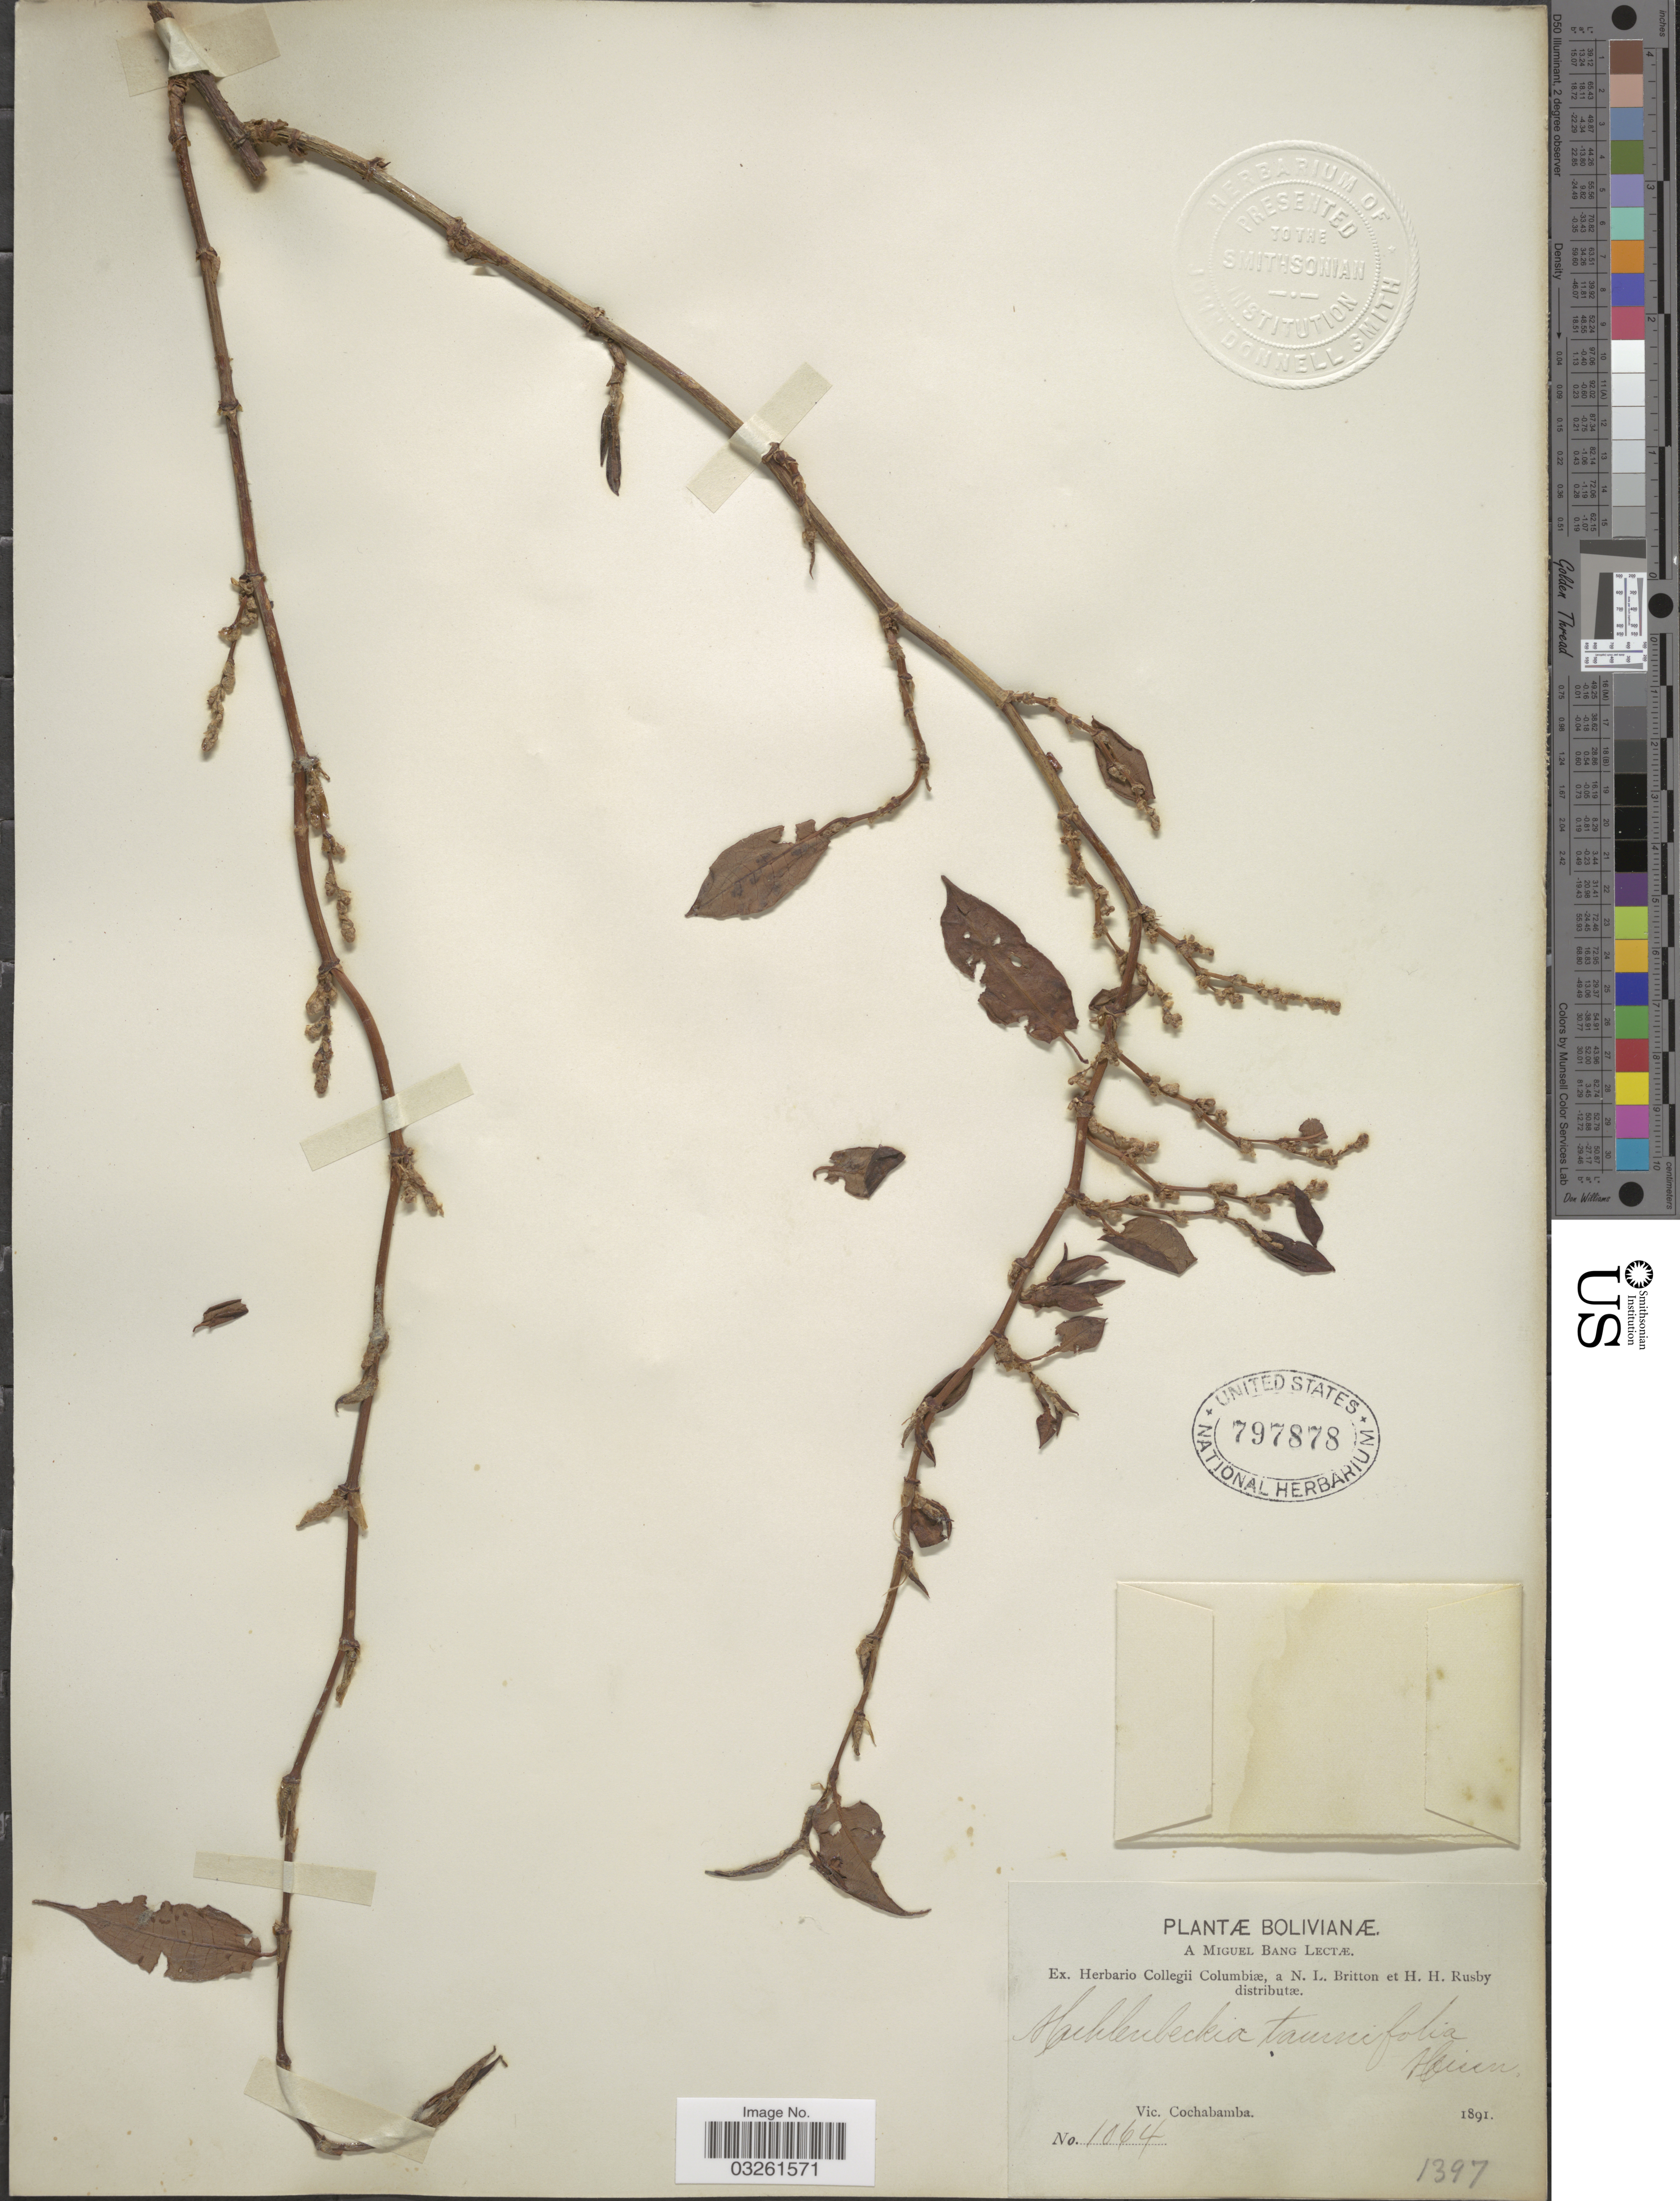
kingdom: Plantae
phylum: Tracheophyta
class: Magnoliopsida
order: Caryophyllales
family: Polygonaceae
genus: Muehlenbeckia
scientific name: Muehlenbeckia tamnifolia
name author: (Kunth) Meisn.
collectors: M. Bang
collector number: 1064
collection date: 1891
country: Bolivia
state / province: Cochabamba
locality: Vic. Cochabamba.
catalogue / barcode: US 797878